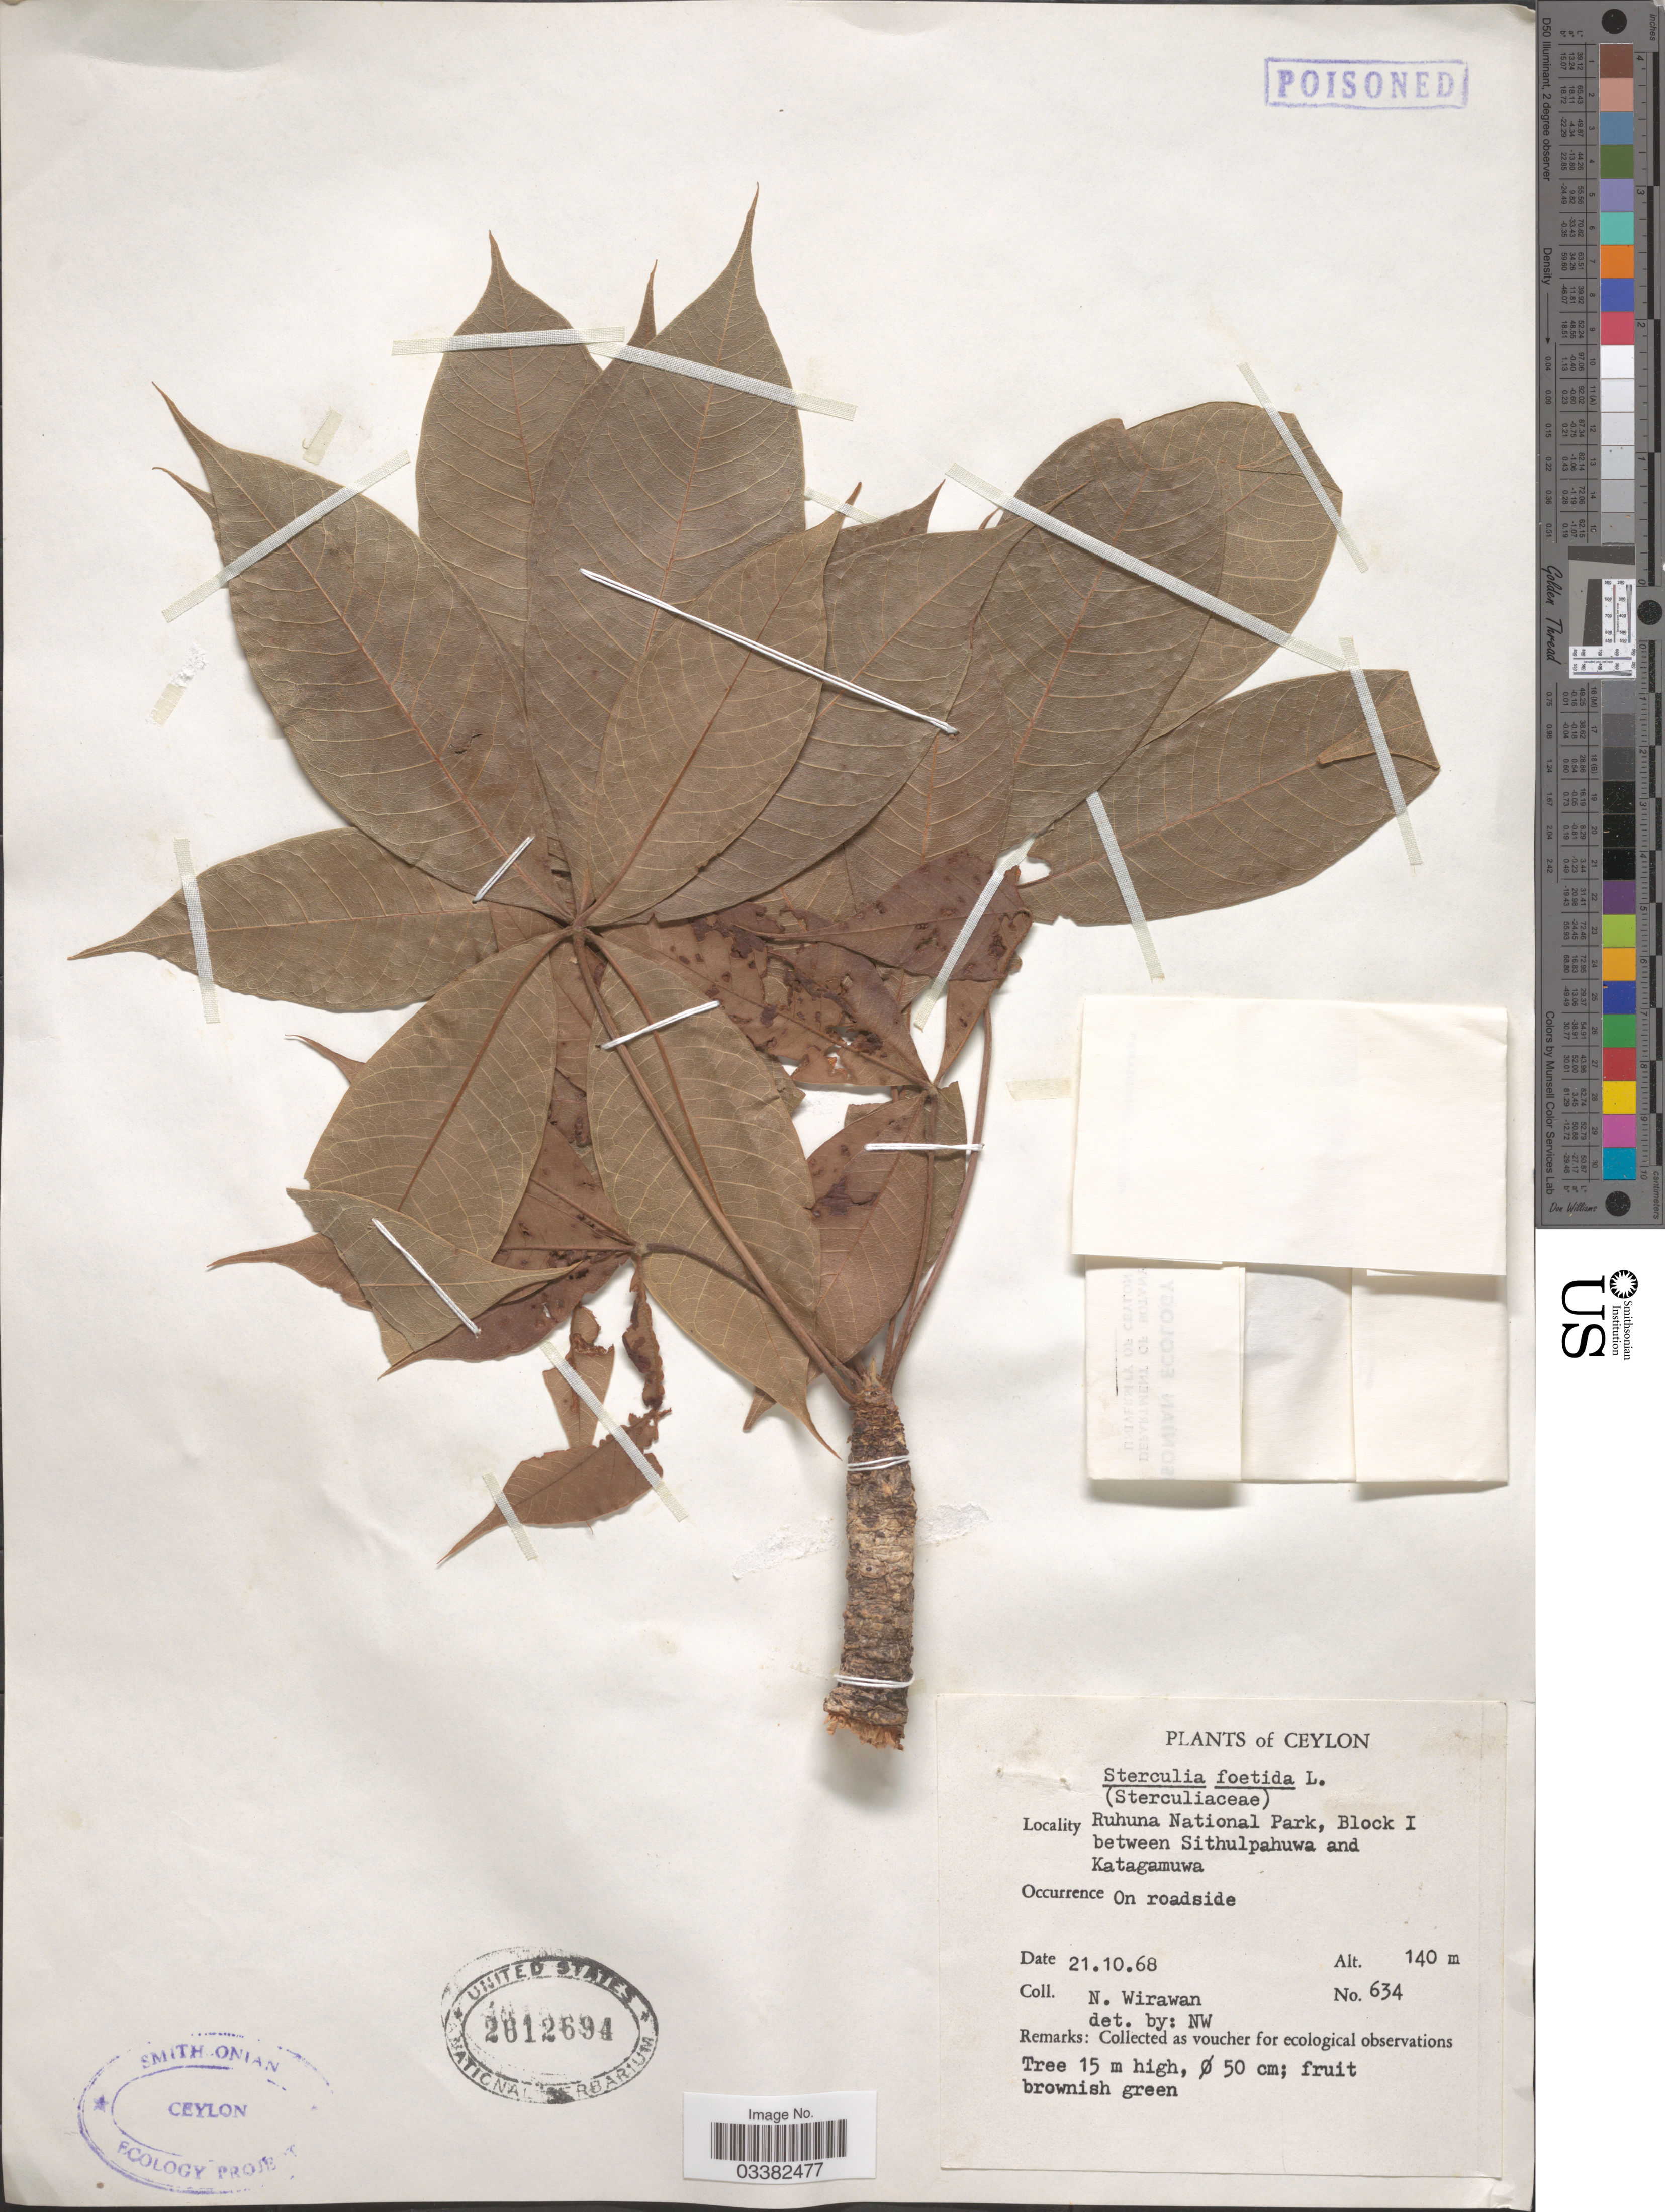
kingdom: Plantae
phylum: Tracheophyta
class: Magnoliopsida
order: Malvales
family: Malvaceae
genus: Sterculia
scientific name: Sterculia foetida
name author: L.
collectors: N. Wirawan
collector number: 634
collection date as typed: Transcribed d/m/y: 21/10/68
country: Sri Lanka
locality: Ceylon. Ruhuna National Park, Block I between Sithulpahuwa and Katagamuwa.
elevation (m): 140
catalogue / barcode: US 2612694